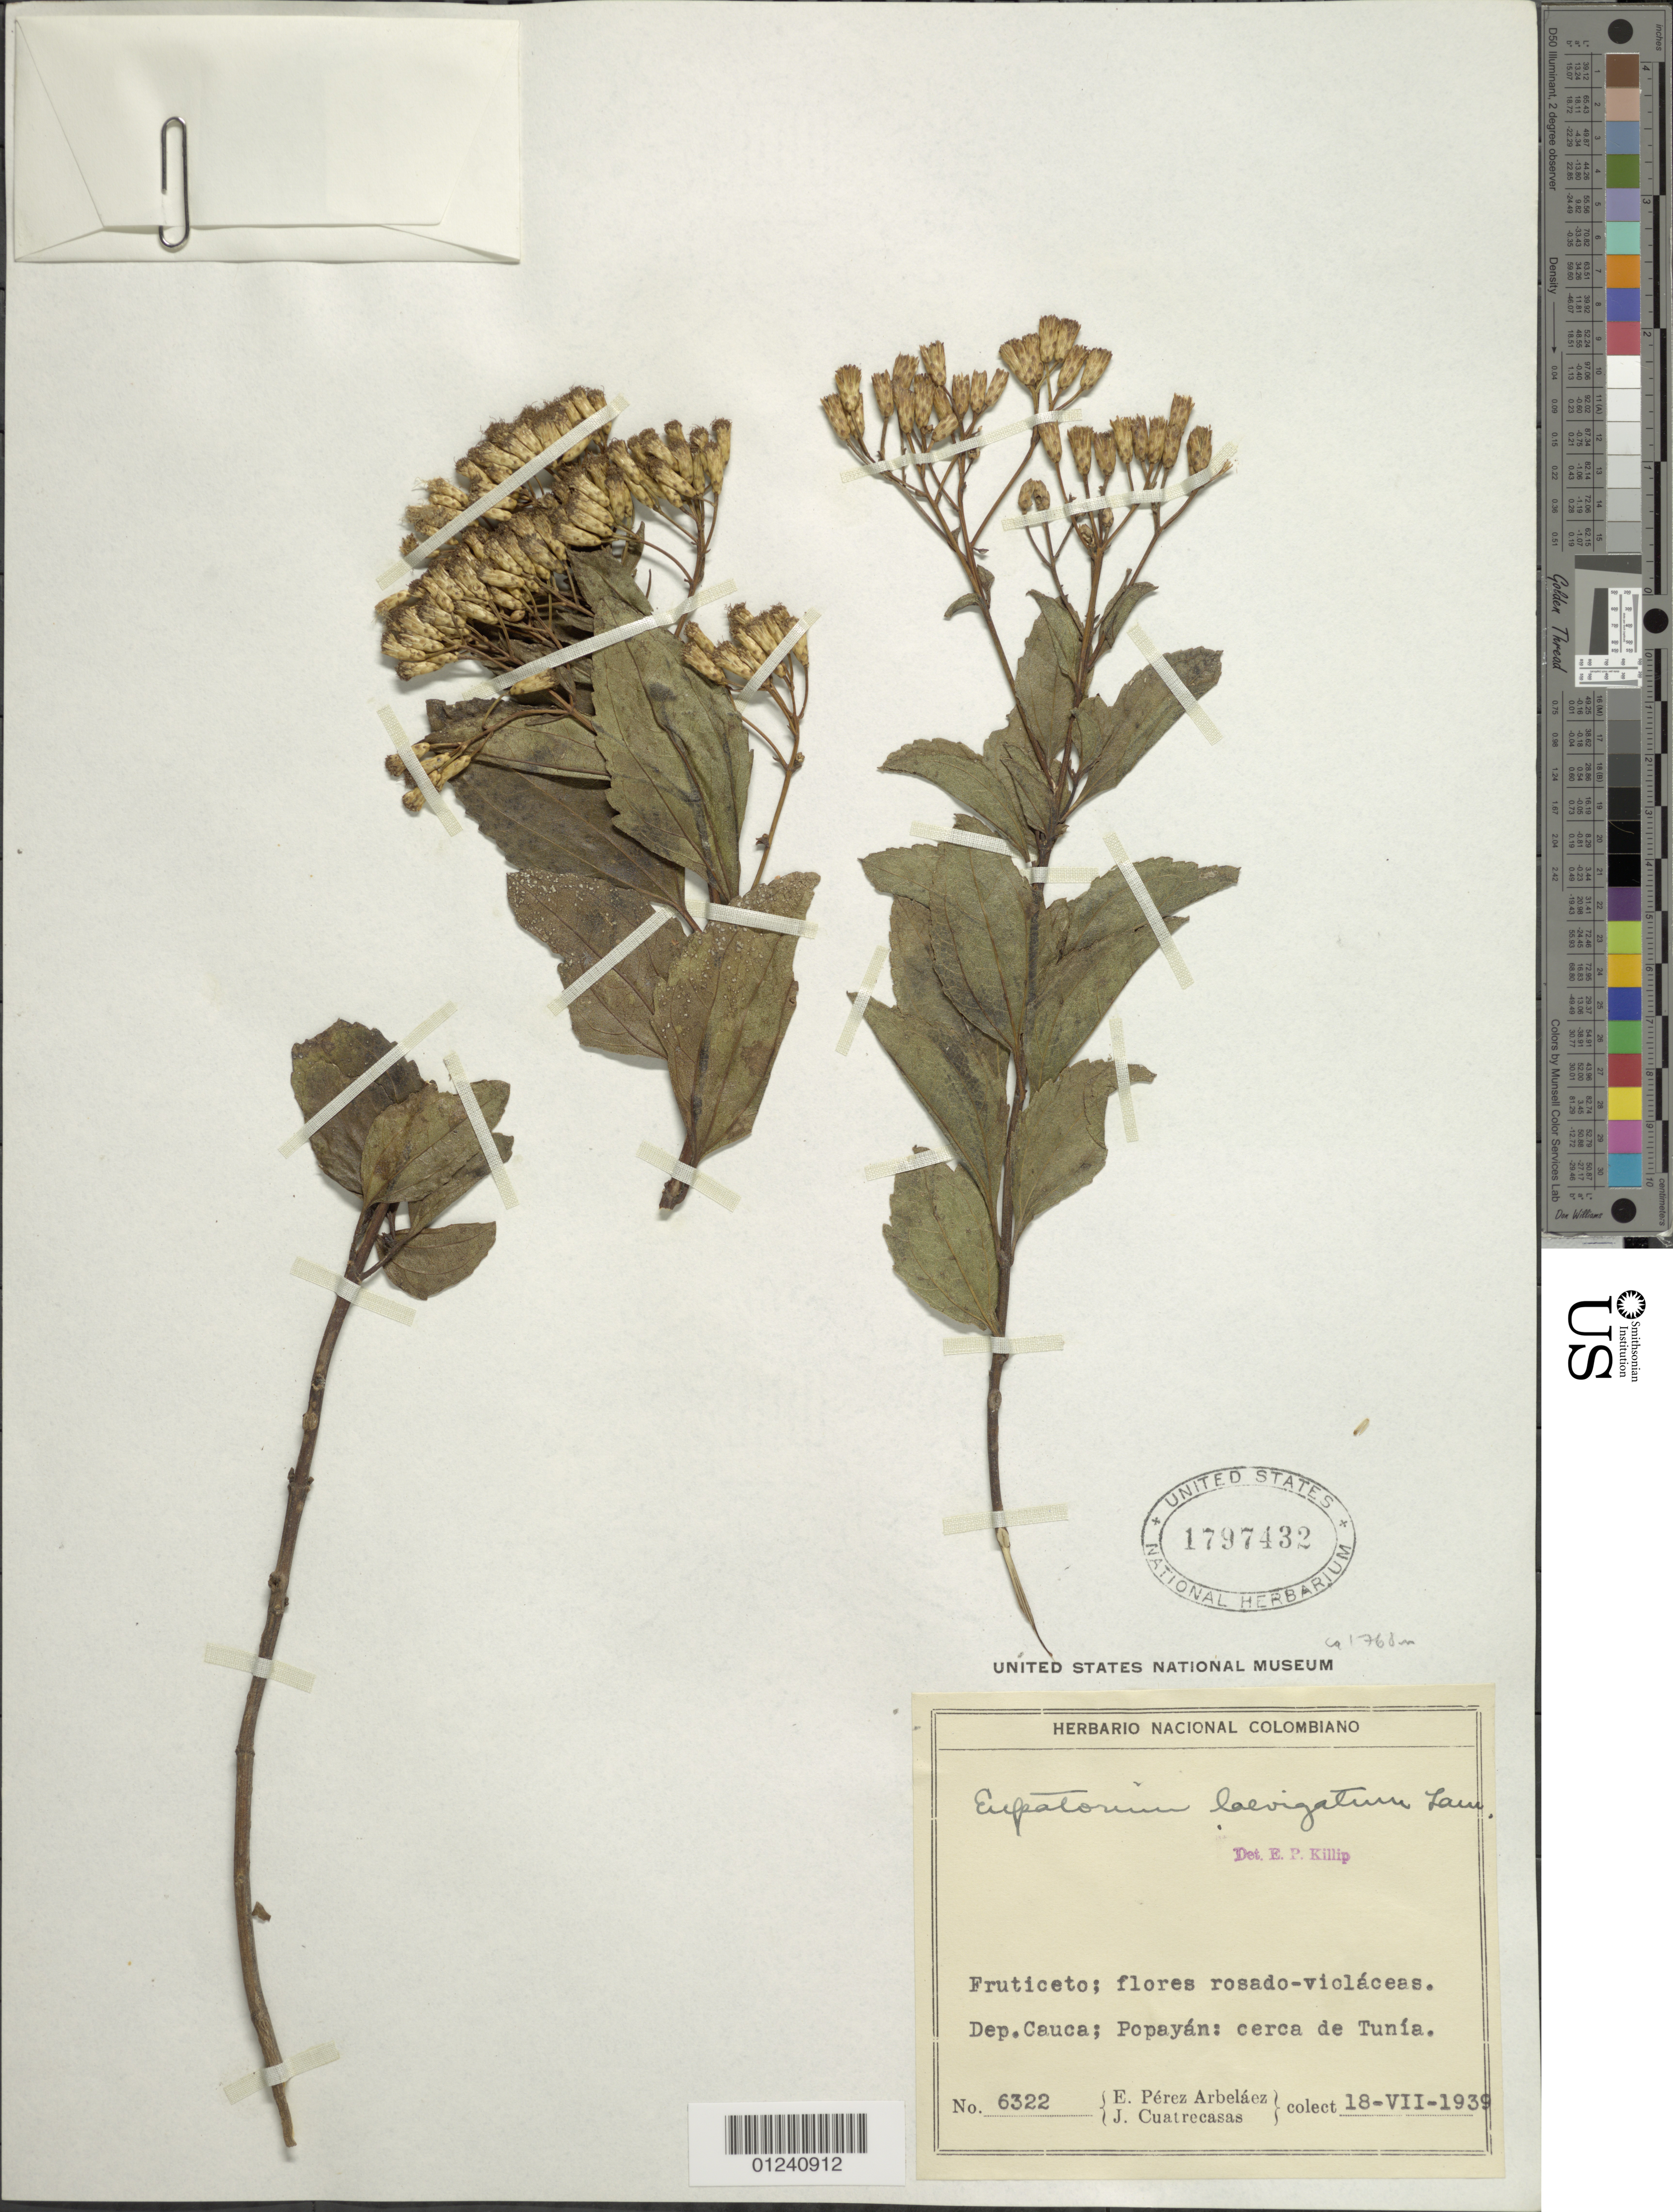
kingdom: Plantae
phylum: Tracheophyta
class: Magnoliopsida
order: Asterales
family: Asteraceae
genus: Chromolaena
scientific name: Chromolaena laevigata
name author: (Lam.) R.M. King & H. Rob.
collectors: E. Pérez Arbeláez & J. Cuatrecasas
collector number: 6322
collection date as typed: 18 Jul 1939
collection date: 1939-07-18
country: Colombia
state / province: Cauca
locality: Popayan: Cerca de Tunia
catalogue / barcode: US 1797432